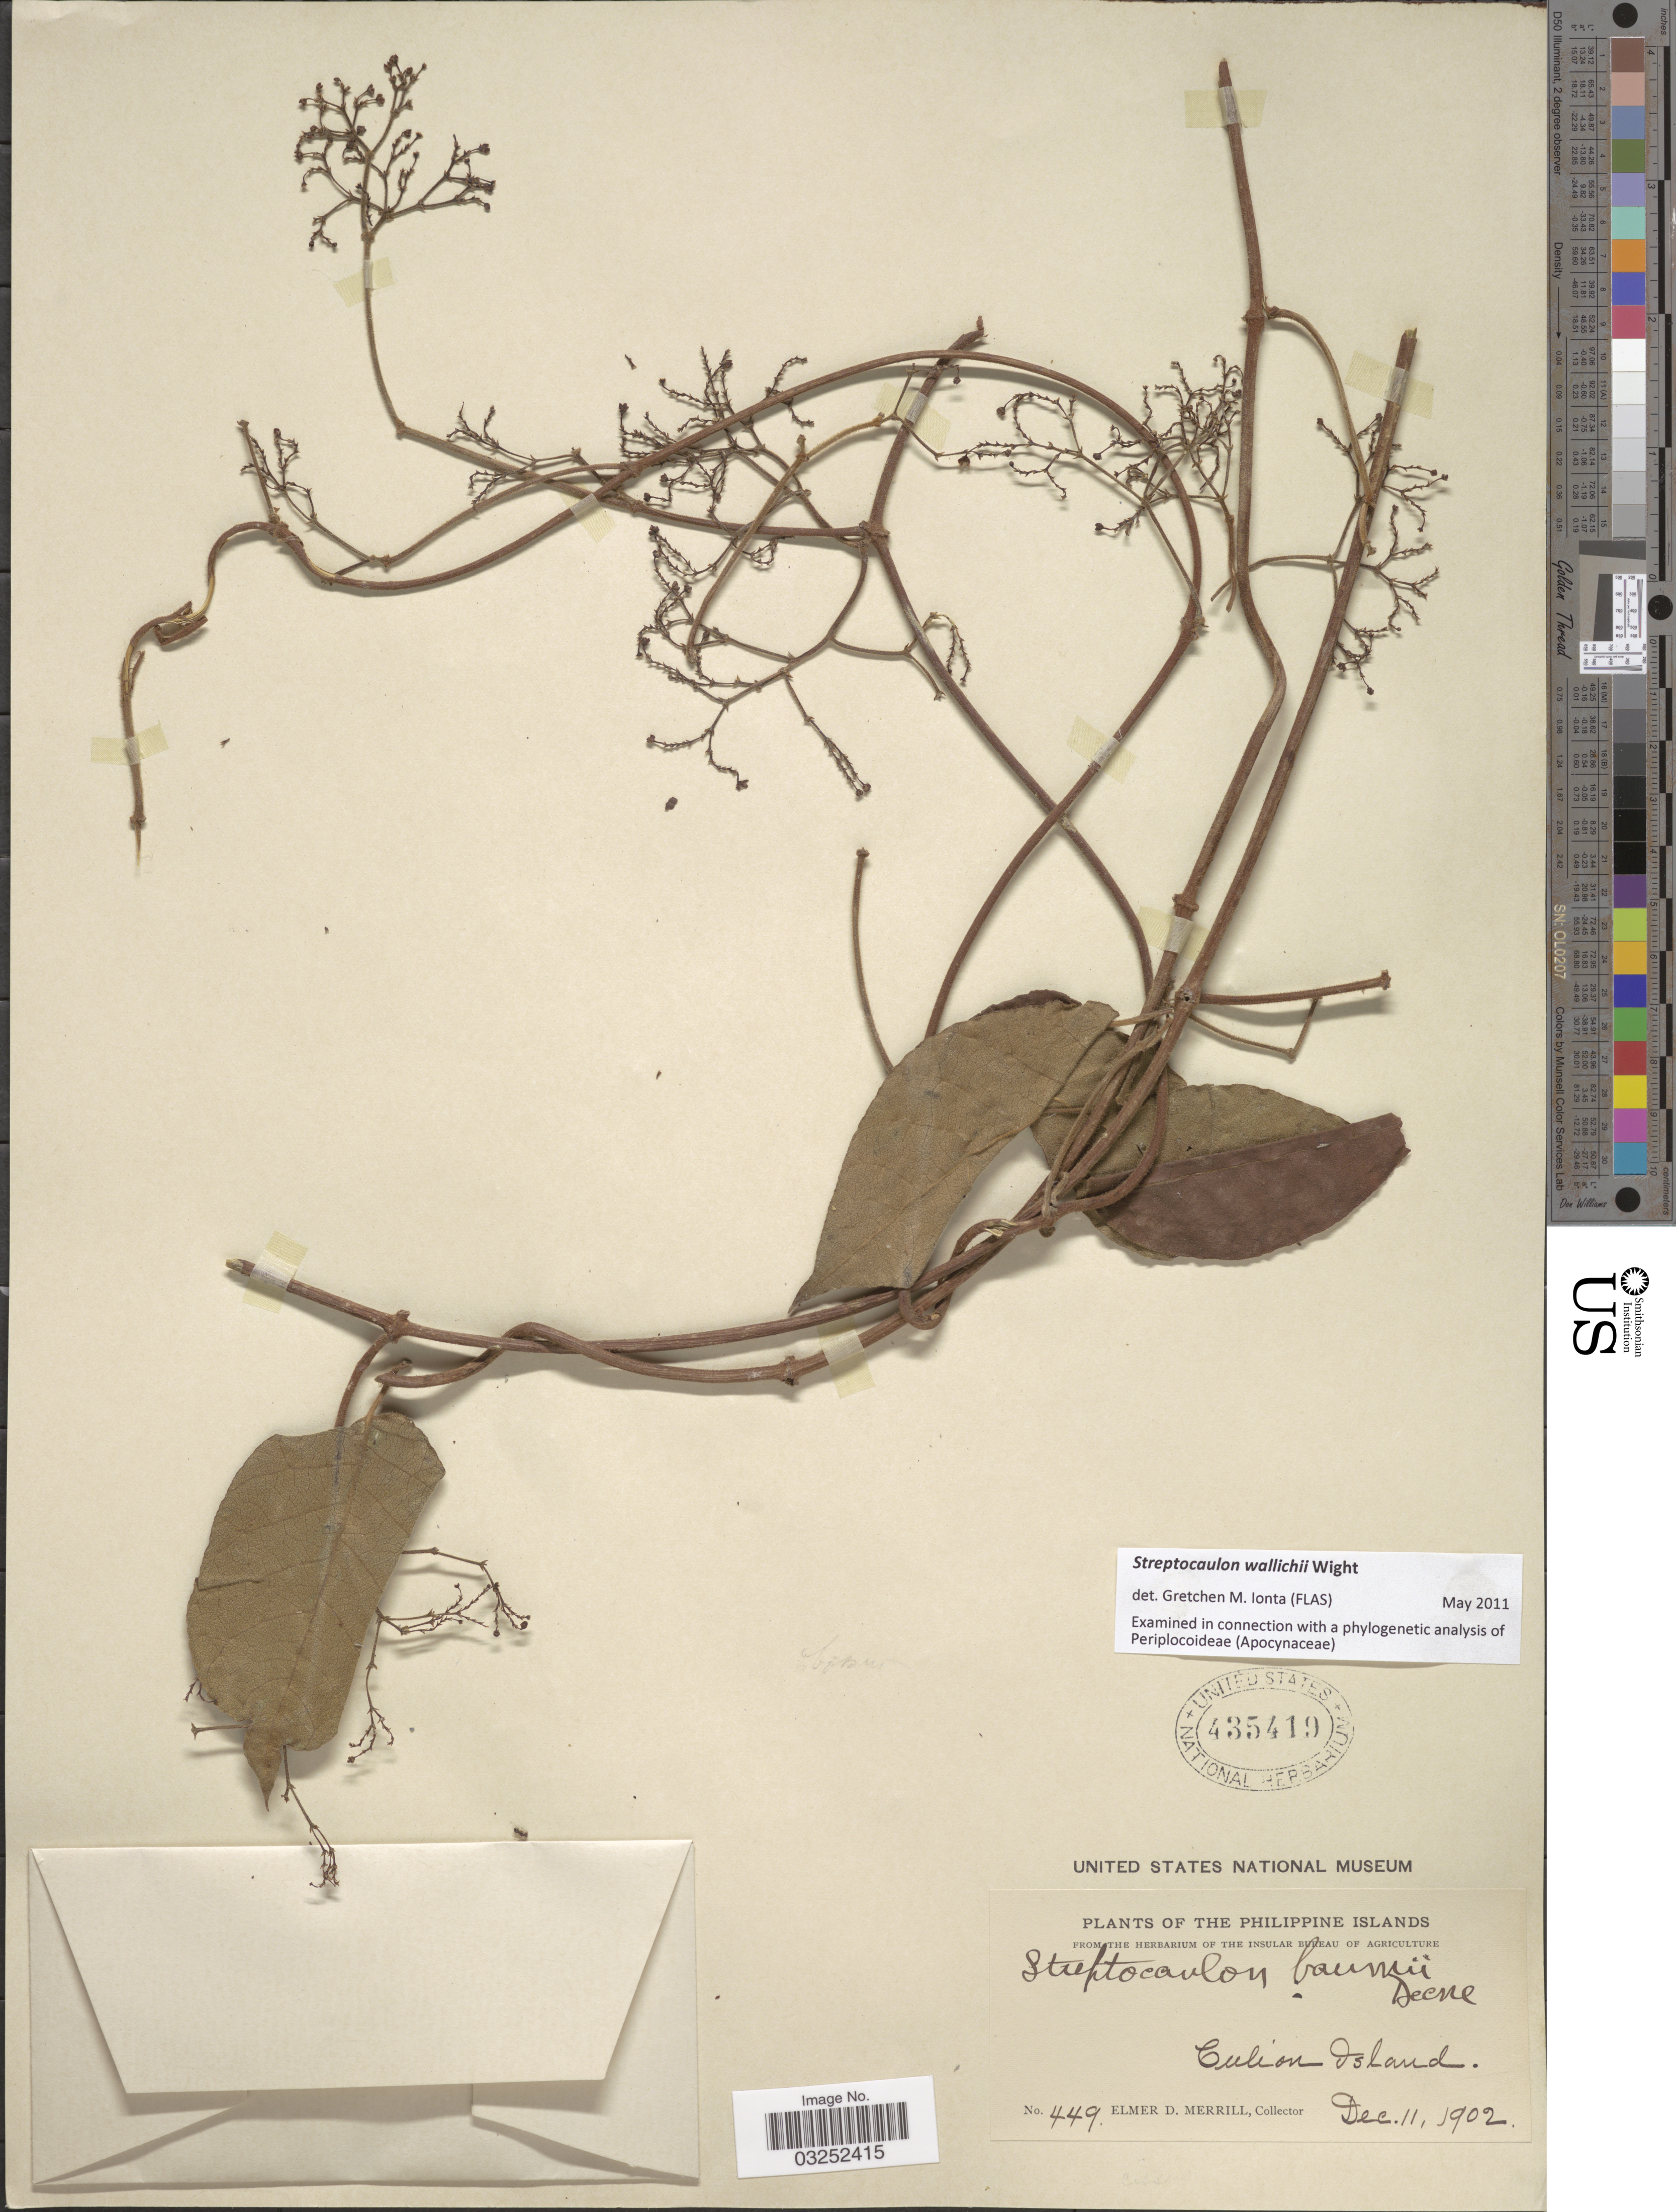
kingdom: Plantae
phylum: Tracheophyta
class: Magnoliopsida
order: Gentianales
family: Apocynaceae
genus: Streptocaulon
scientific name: Streptocaulon wallichii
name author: Wight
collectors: E. D. Merrill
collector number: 449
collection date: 1902-12-11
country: Philippines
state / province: Mimaropa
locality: Culion Island.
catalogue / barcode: US 435419